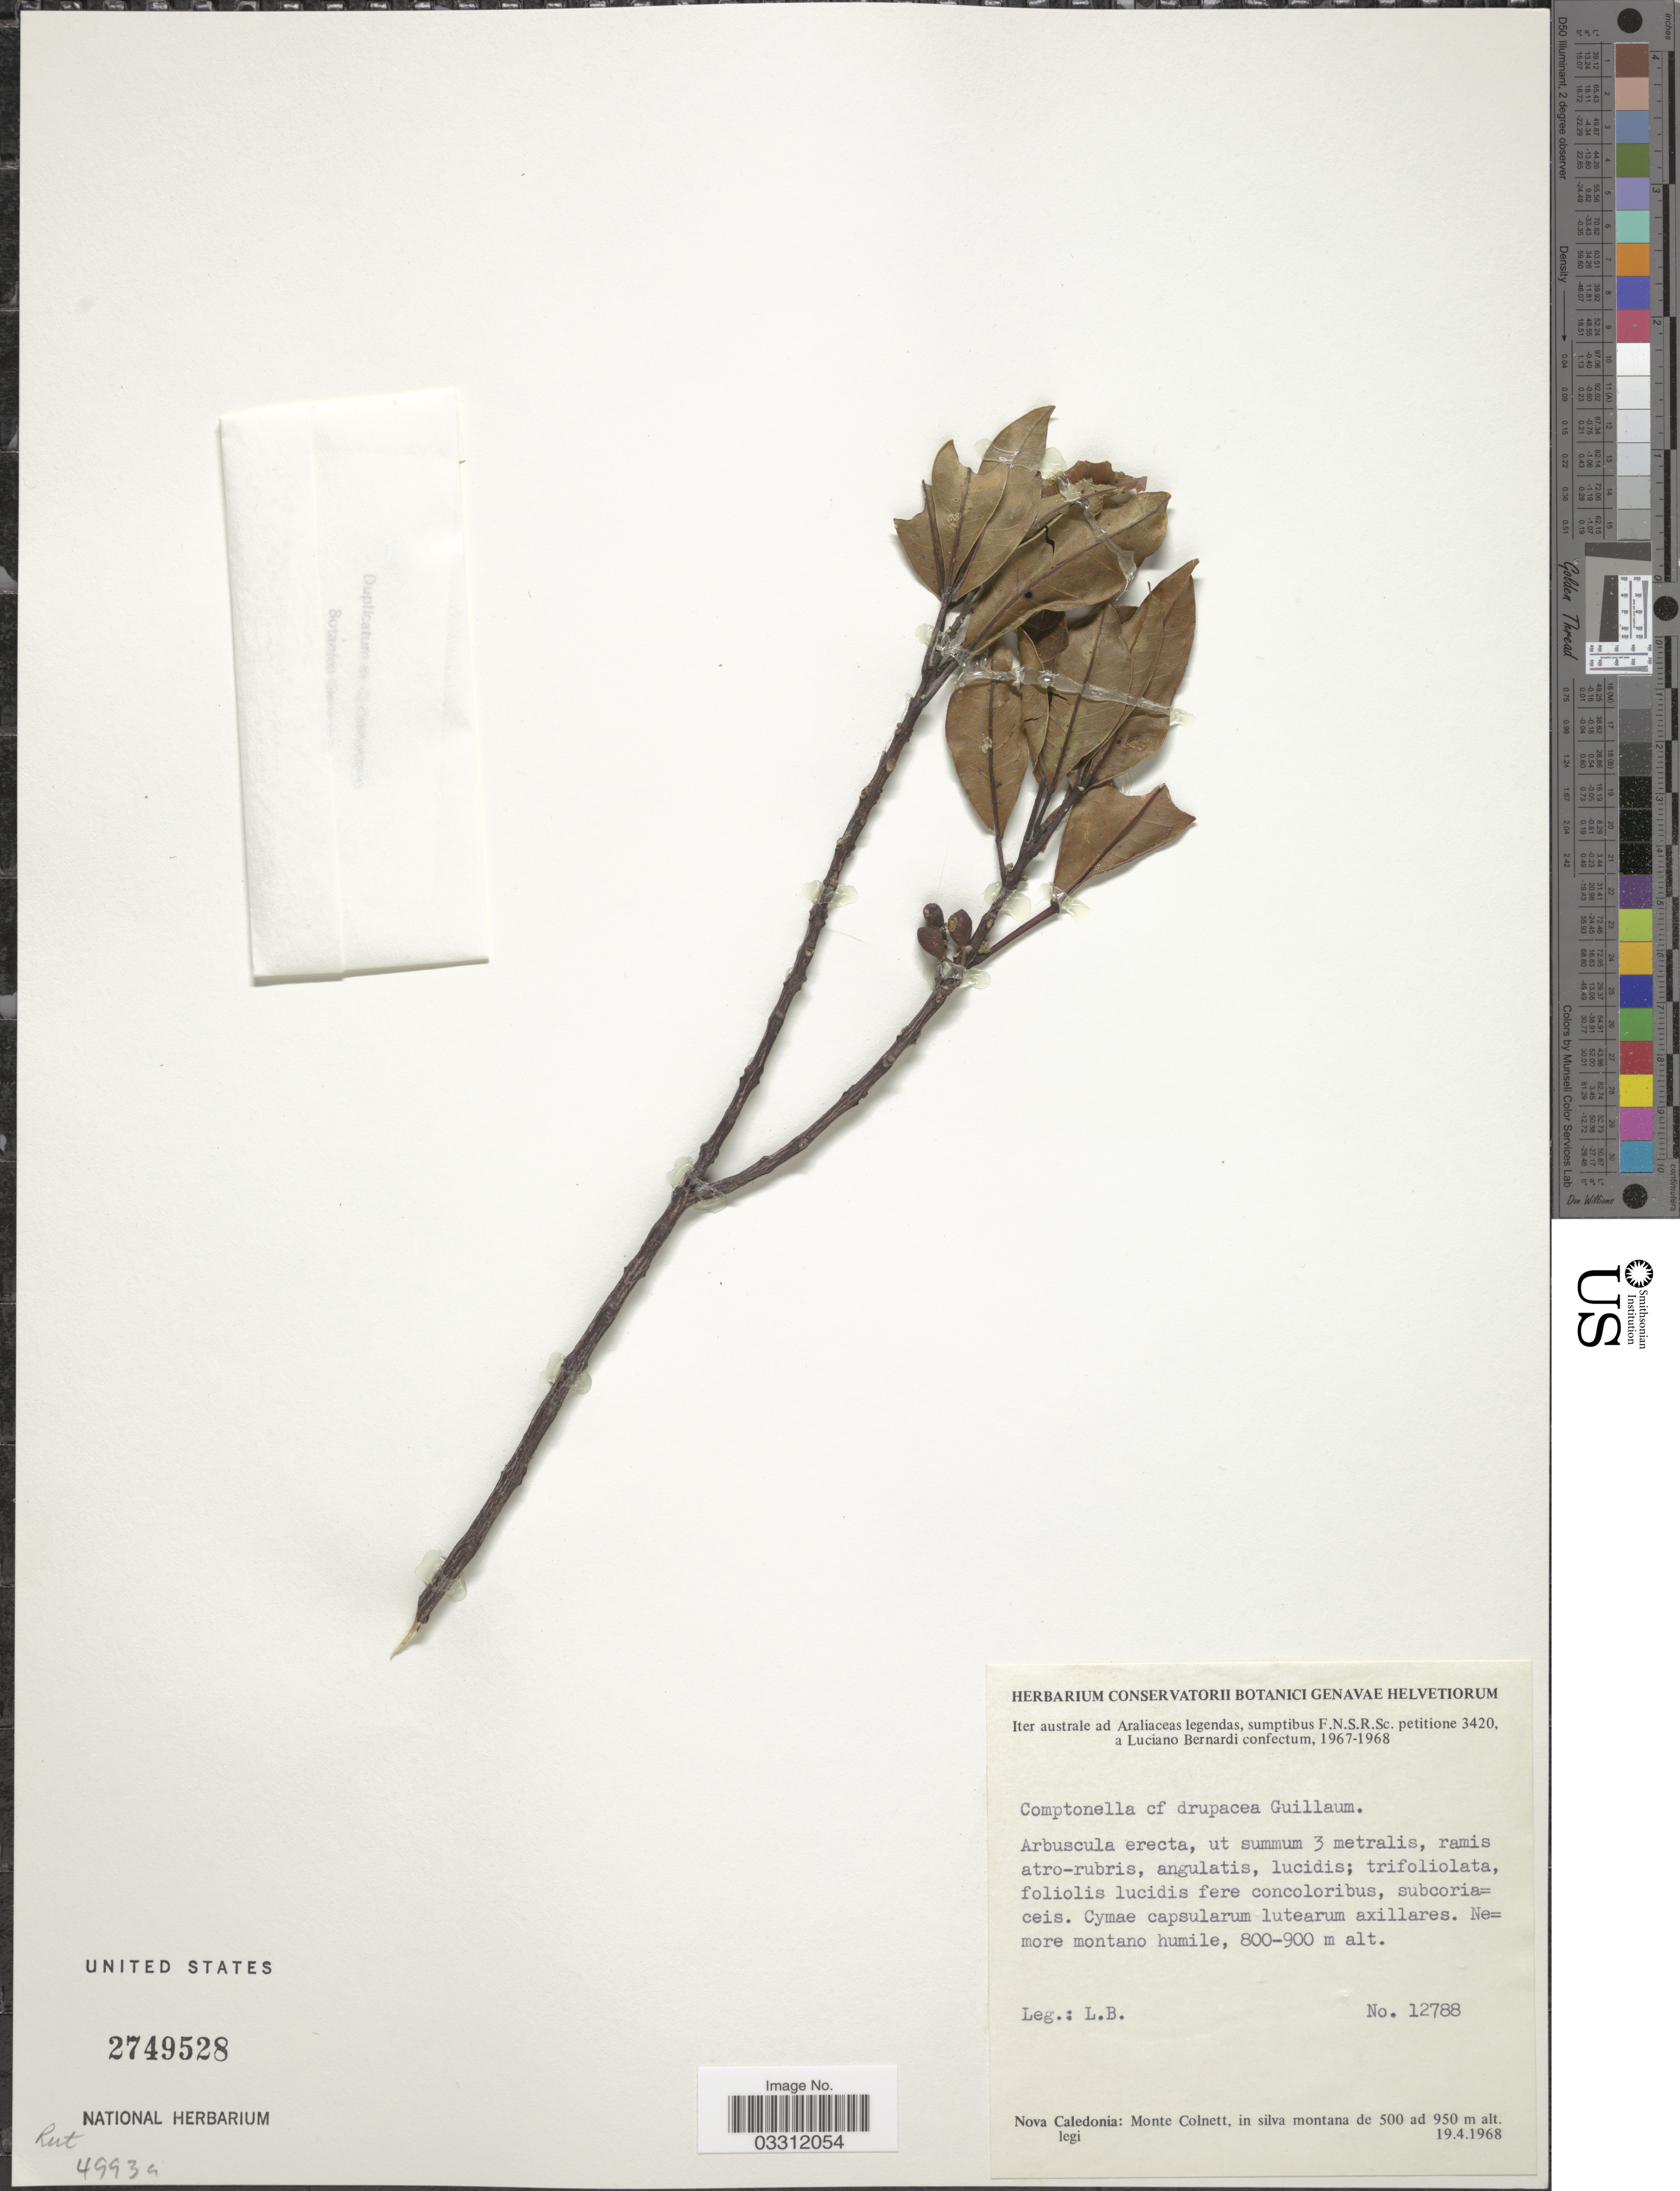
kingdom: Plantae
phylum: Tracheophyta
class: Magnoliopsida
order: Sapindales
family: Rutaceae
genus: Comptonella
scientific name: Comptonella drupacea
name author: (Labill.) Guillaumin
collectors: L. Bernardi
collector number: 12788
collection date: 1968-04-19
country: New Caledonia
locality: Nova Caledonia: Monte Colnett, in silva montana.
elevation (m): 500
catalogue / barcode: US 2749528